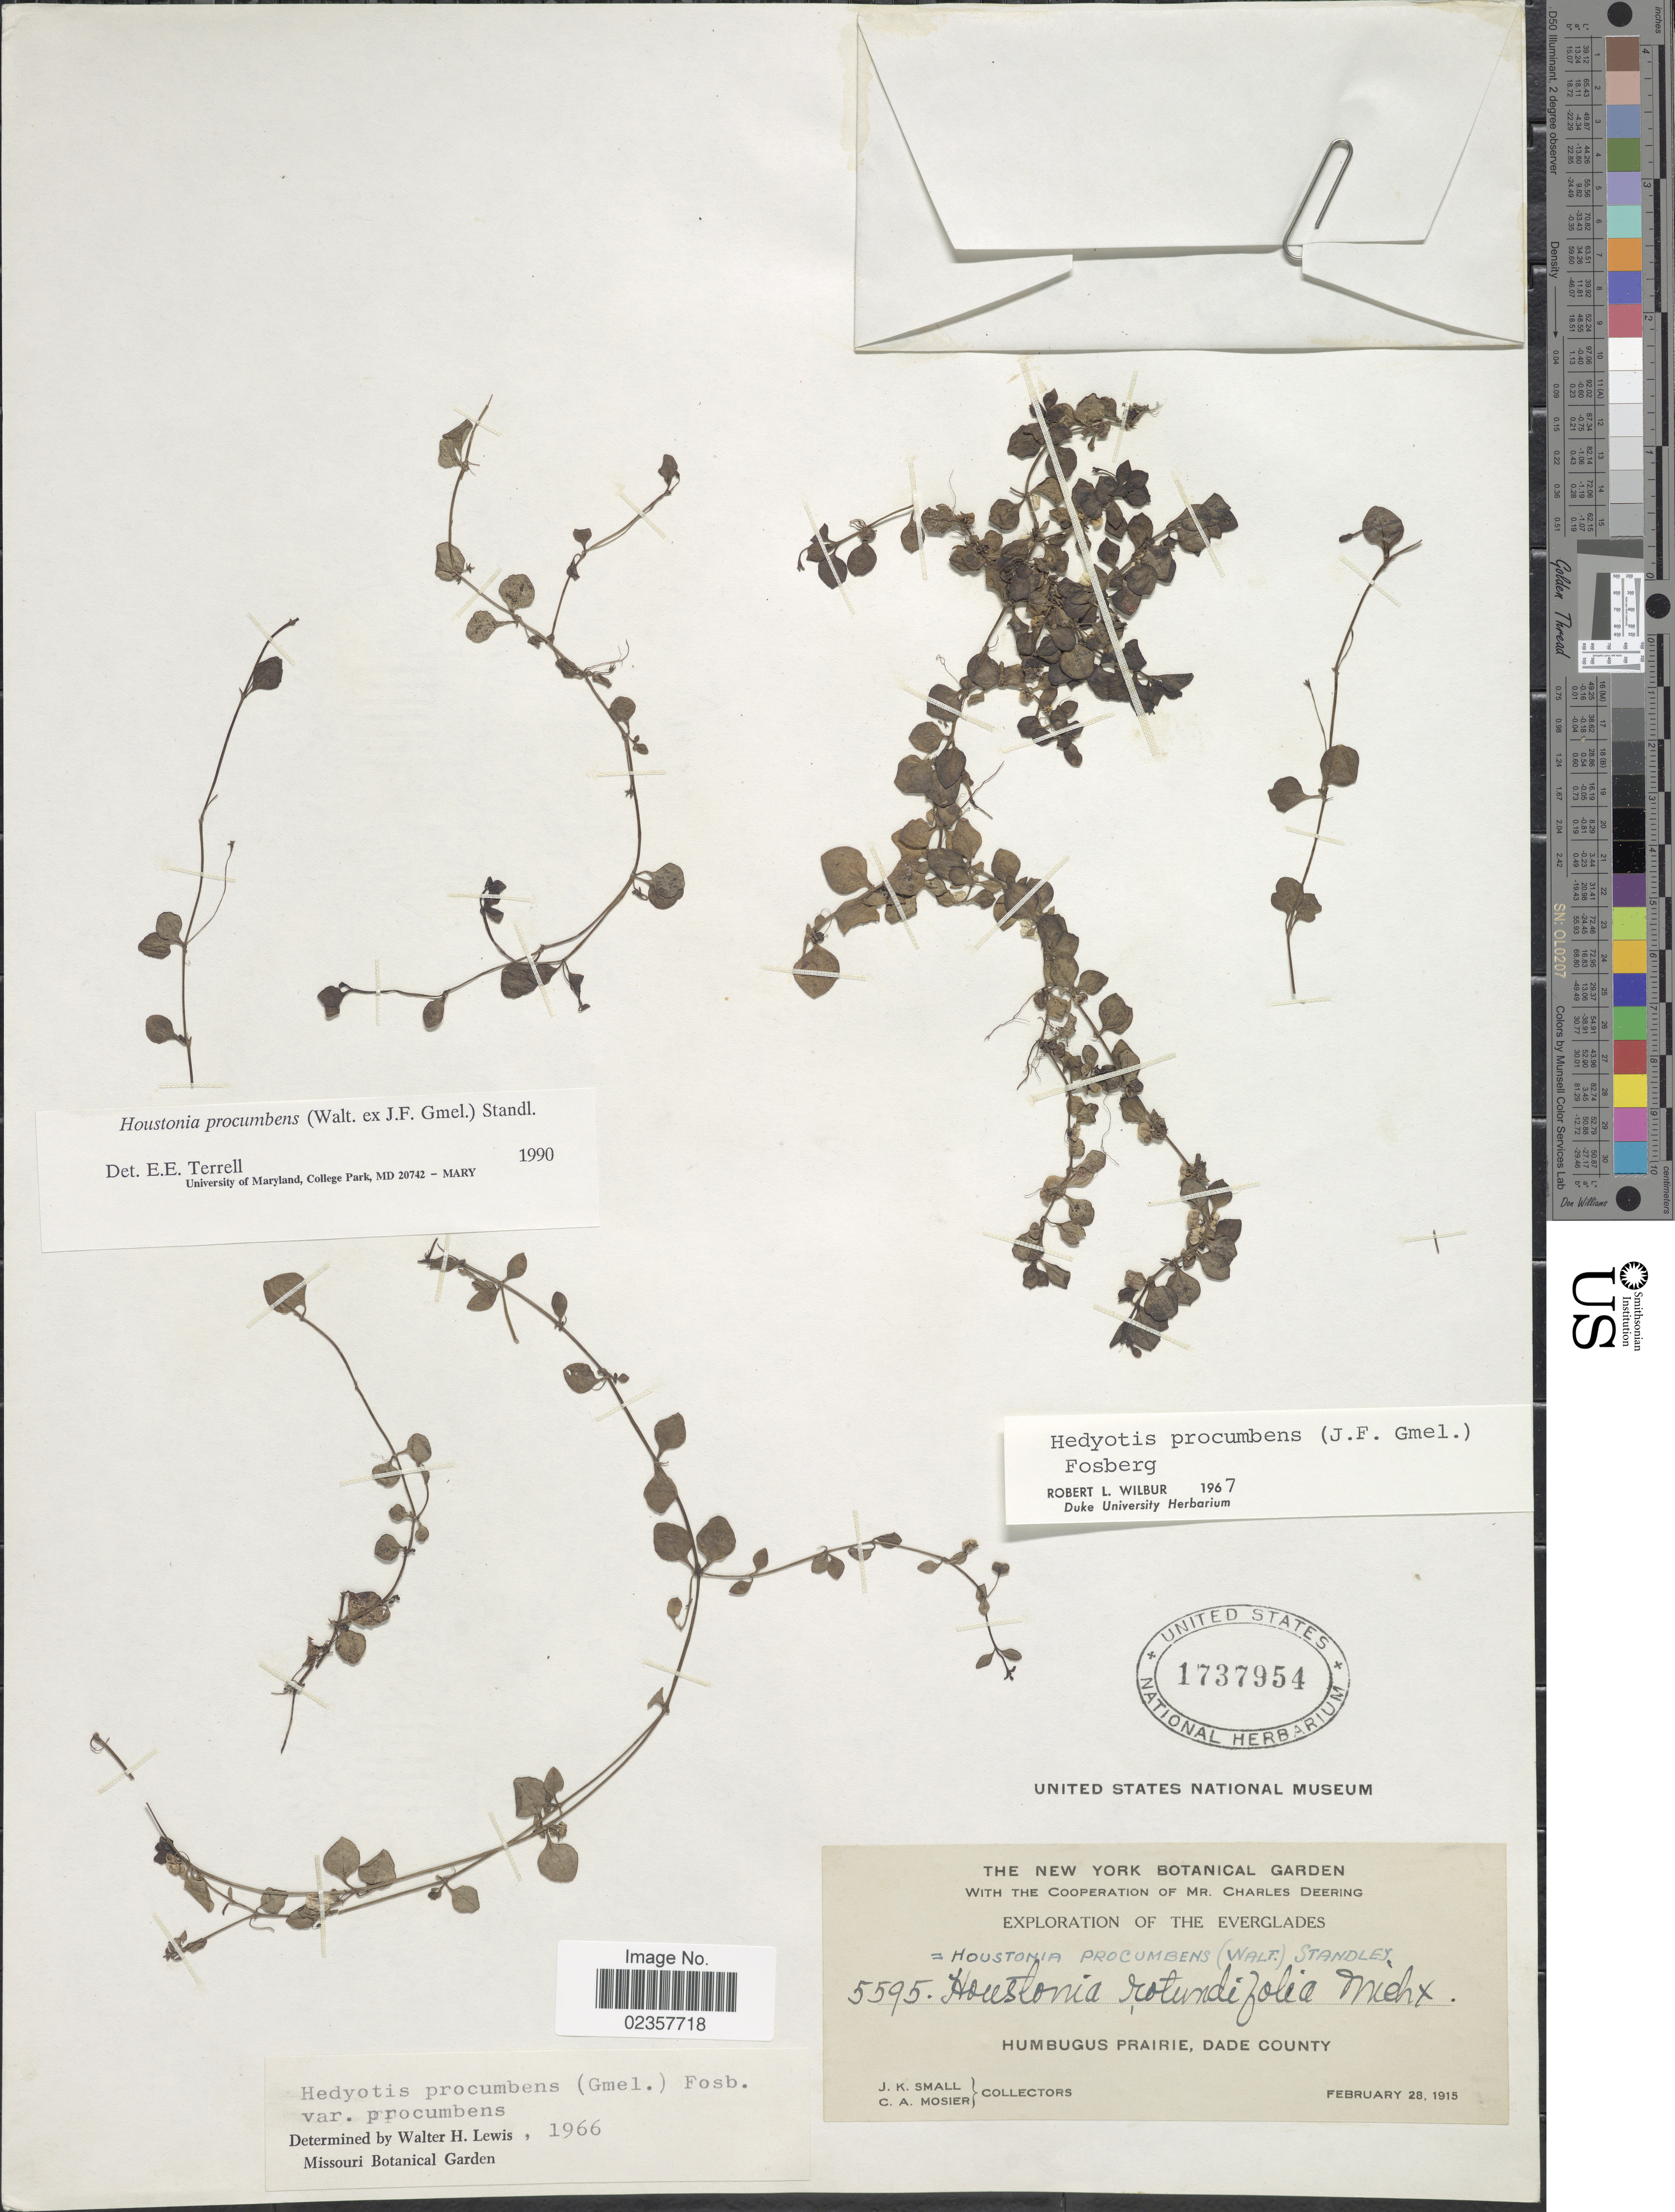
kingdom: Plantae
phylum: Tracheophyta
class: Magnoliopsida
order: Gentianales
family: Rubiaceae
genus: Houstonia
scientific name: Houstonia procumbens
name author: (Walter ex J.F. Gmel.) Standl.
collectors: J. K. Small & C. A. Mosier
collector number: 5595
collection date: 1915-02-28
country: United States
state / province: Florida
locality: Everglades, Humbugus Prairie, Dade County.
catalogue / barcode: US 1737954